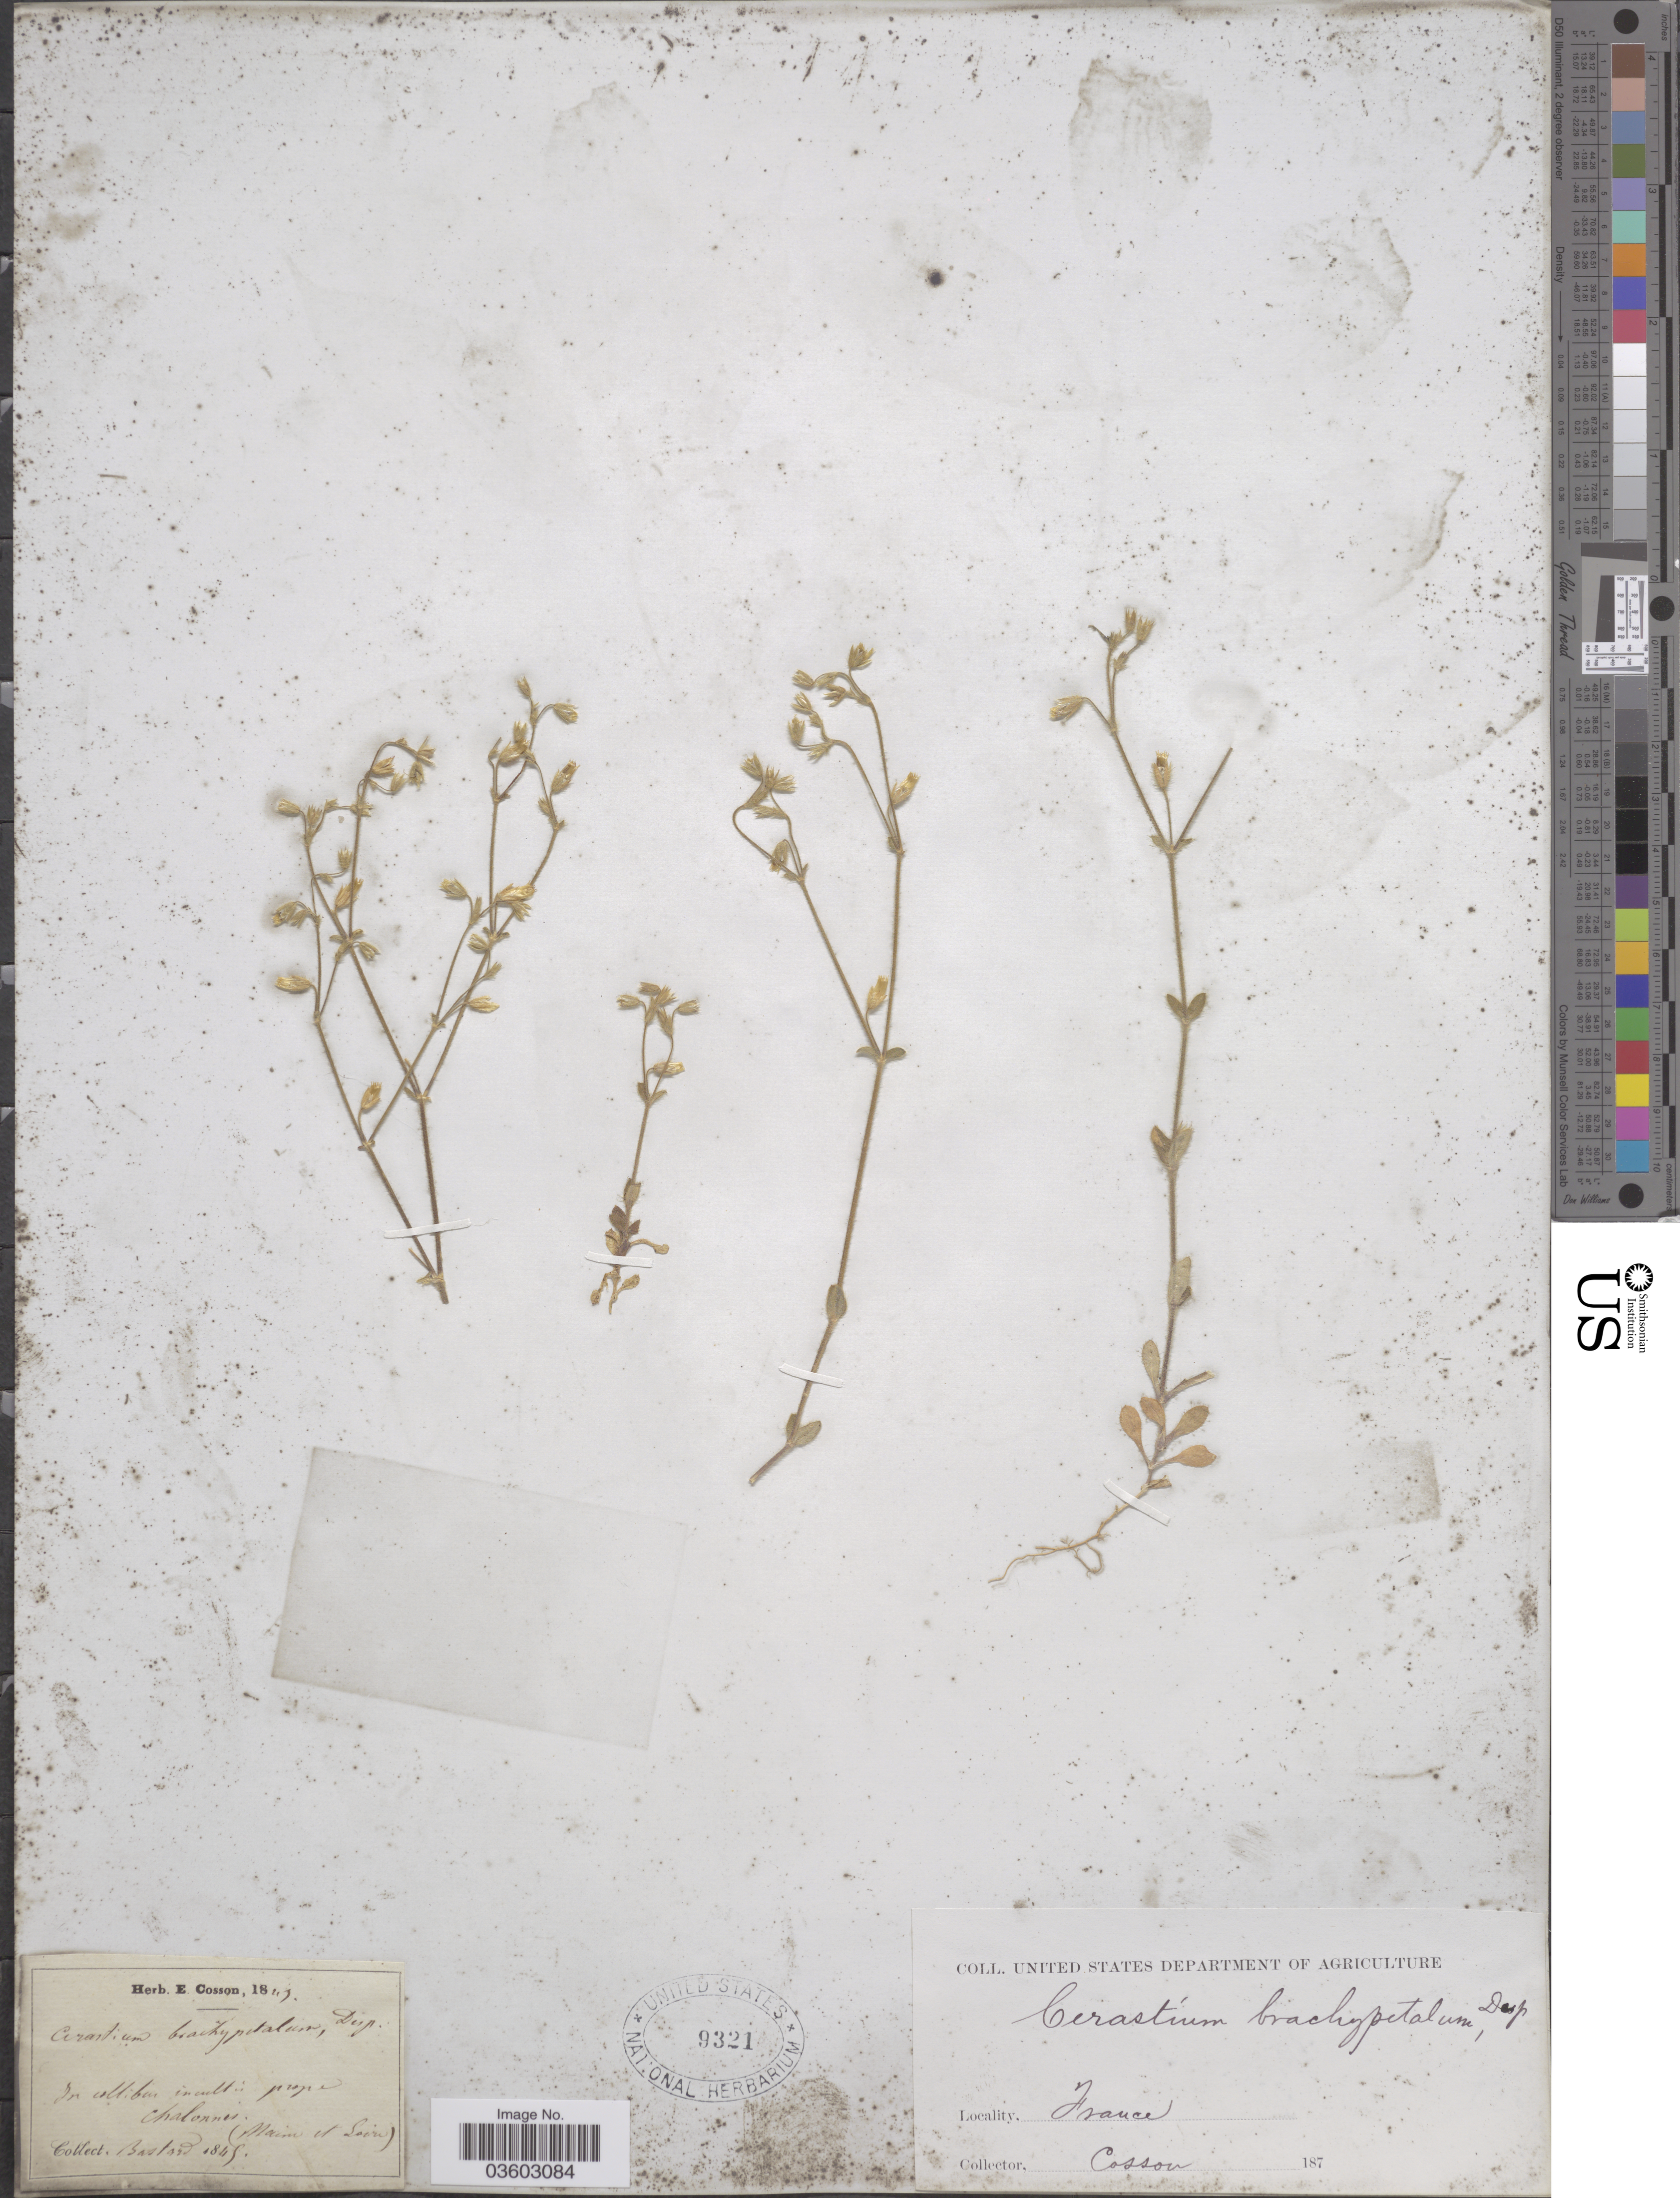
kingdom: Plantae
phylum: Tracheophyta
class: Magnoliopsida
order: Caryophyllales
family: Caryophyllaceae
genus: Cerastium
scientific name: Cerastium brachypetalum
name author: Pers.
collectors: Bastard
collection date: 1845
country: France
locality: Prope Chalonnes. (Marne et Loire).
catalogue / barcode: US 9321